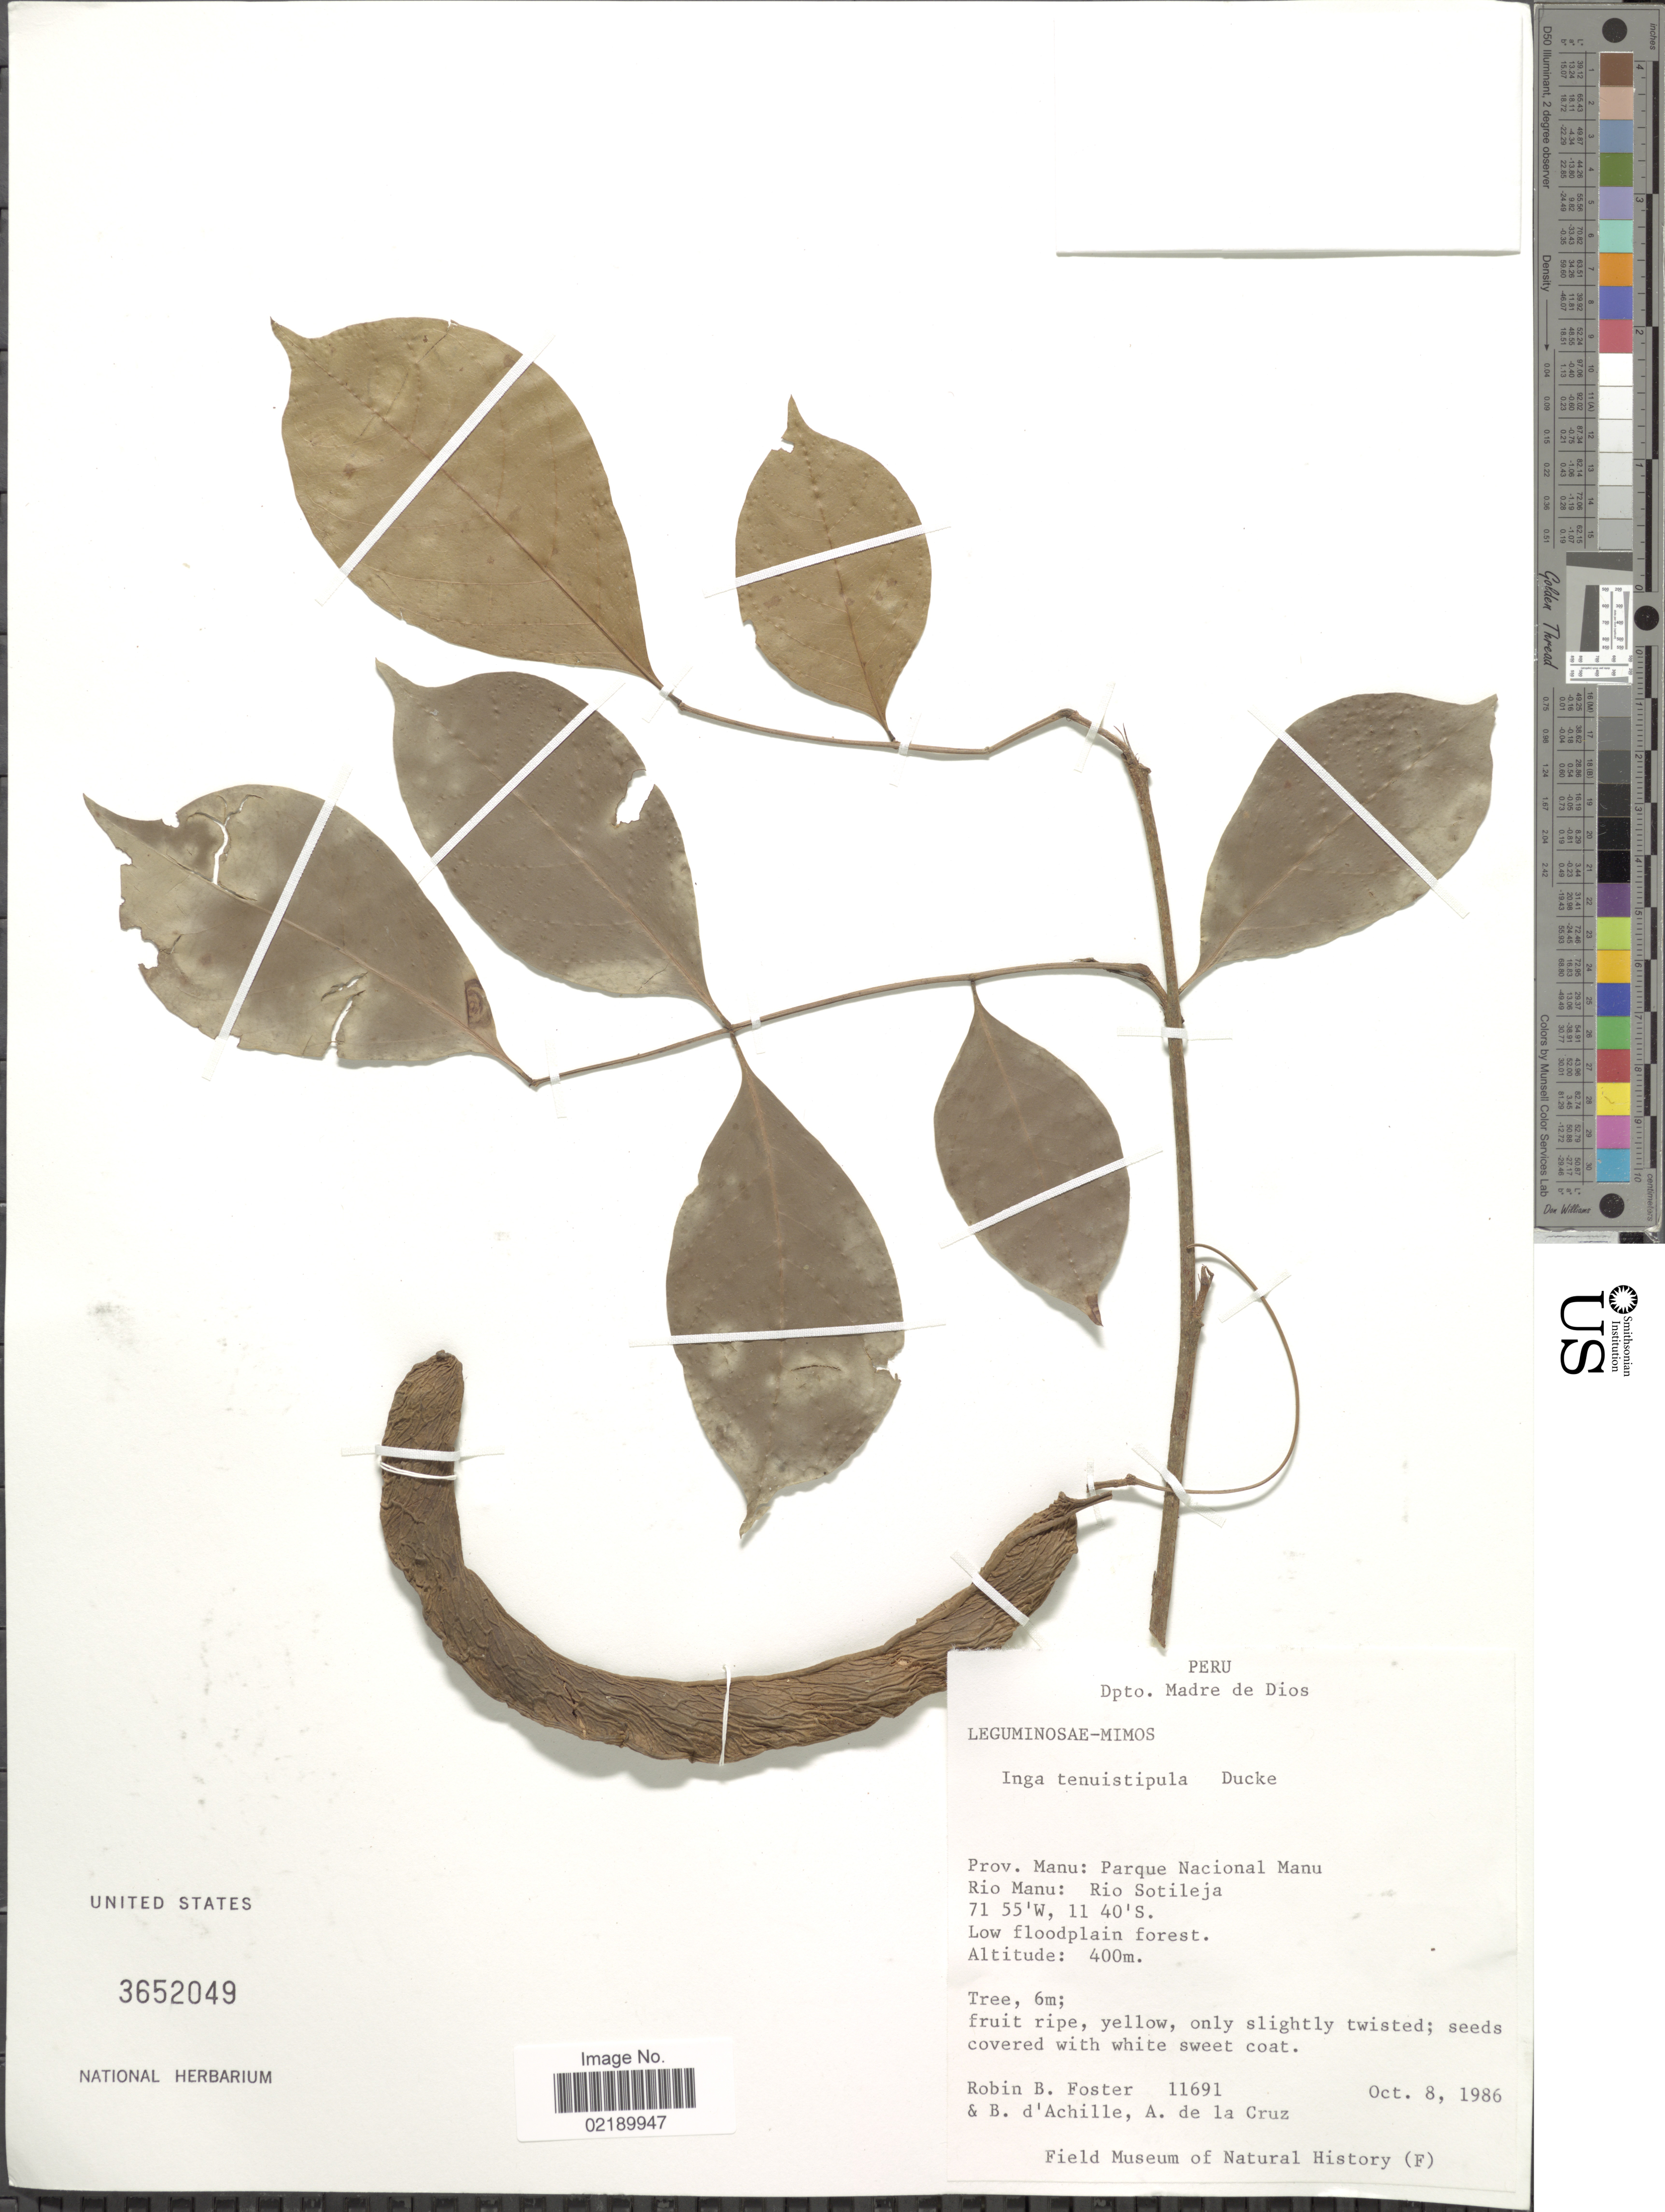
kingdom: Plantae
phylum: Tracheophyta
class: Magnoliopsida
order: Fabales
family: Fabaceae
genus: Inga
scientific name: Inga tenuistipula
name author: Ducke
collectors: R. B. Foster, B. d'Achille & A. De la Cruz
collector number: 11691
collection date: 1986-10-08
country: Peru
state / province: Madre de Dios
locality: Prov. Manu, Parque Nacional Manu, Rio Manu, Rio Sotileja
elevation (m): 400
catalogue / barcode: US 3652049